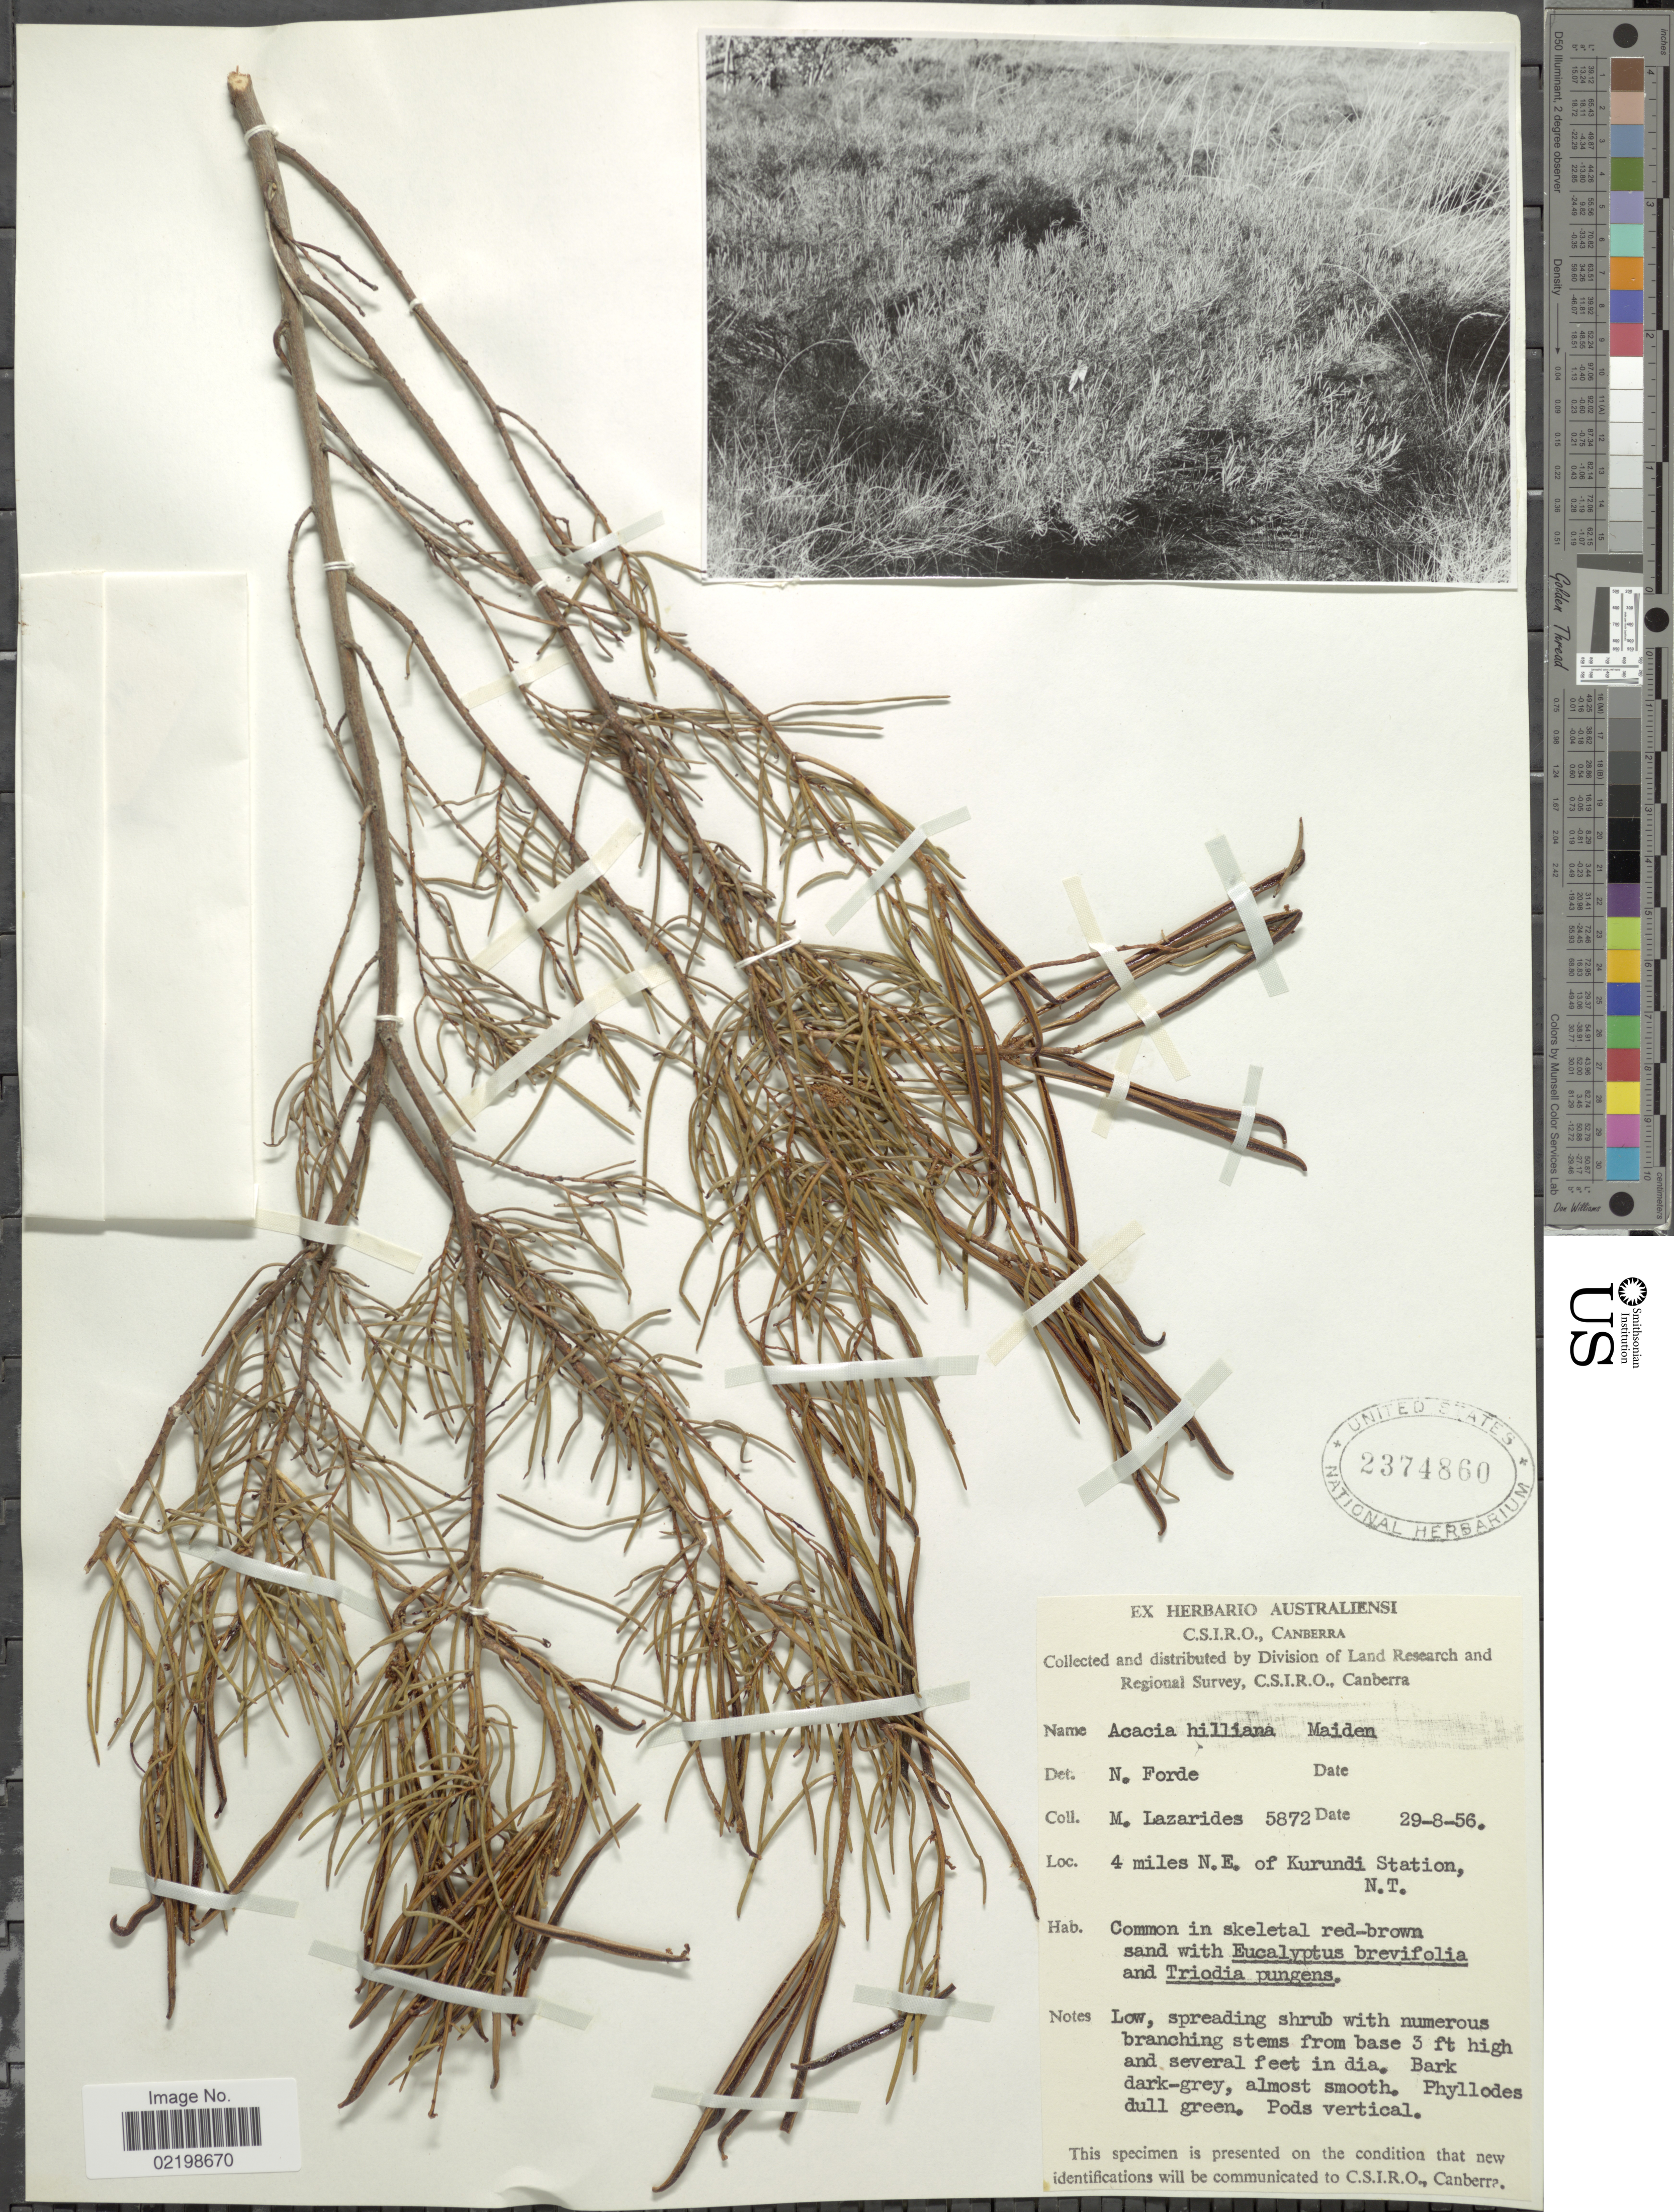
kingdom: Plantae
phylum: Tracheophyta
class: Magnoliopsida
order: Fabales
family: Fabaceae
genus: Acacia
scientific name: Acacia hilliana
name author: Maiden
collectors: M. Lazarides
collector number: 5872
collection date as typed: Transcribed d/m/y: 29/8/56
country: Australia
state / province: Northern Territory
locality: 4 miles N.E. of Kurundi Station, N.T.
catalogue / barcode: US 2374860